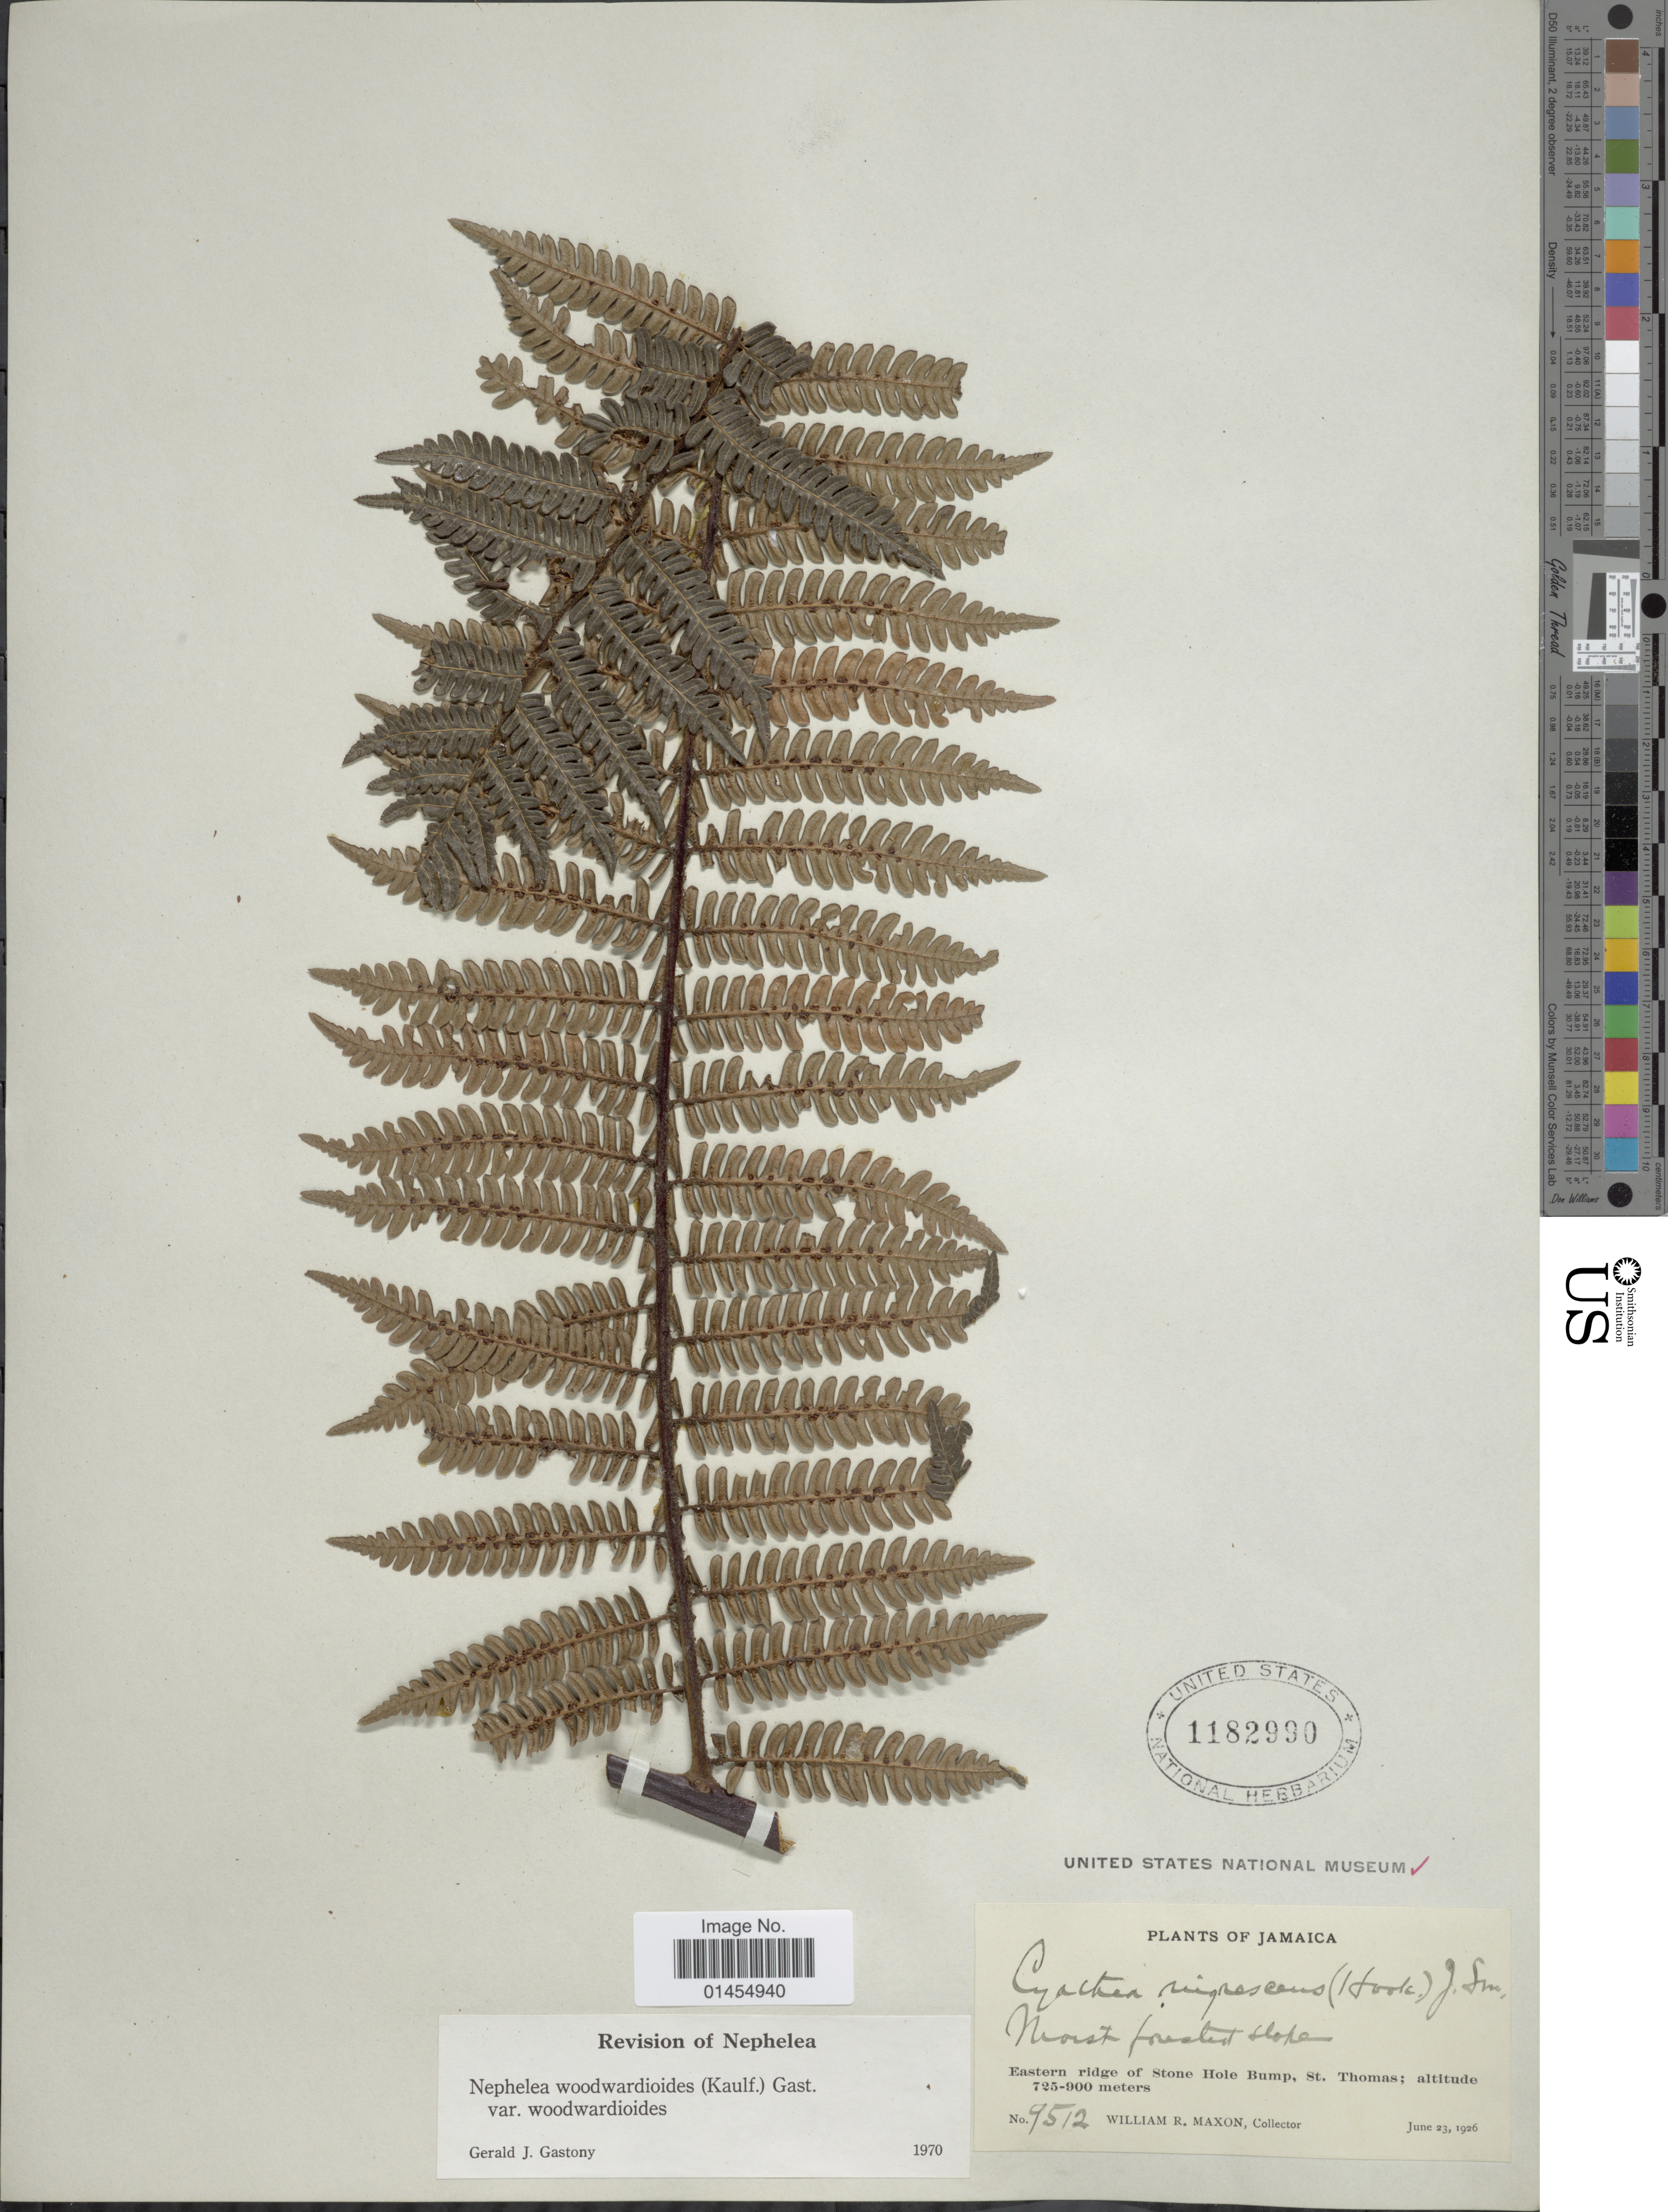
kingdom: Plantae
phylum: Tracheophyta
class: Polypodiopsida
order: Cyatheales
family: Cyatheaceae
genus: Alsophila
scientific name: Alsophila woodwardioides var. woodwardioides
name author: (Kaulf.) D.S. Conant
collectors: W. R. Maxon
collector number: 9512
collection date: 1926-06-23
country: Jamaica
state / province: Saint Thomas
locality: Moist forested slope. Eastern ridge of Stone Hole Bump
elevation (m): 725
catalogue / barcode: US 1182990